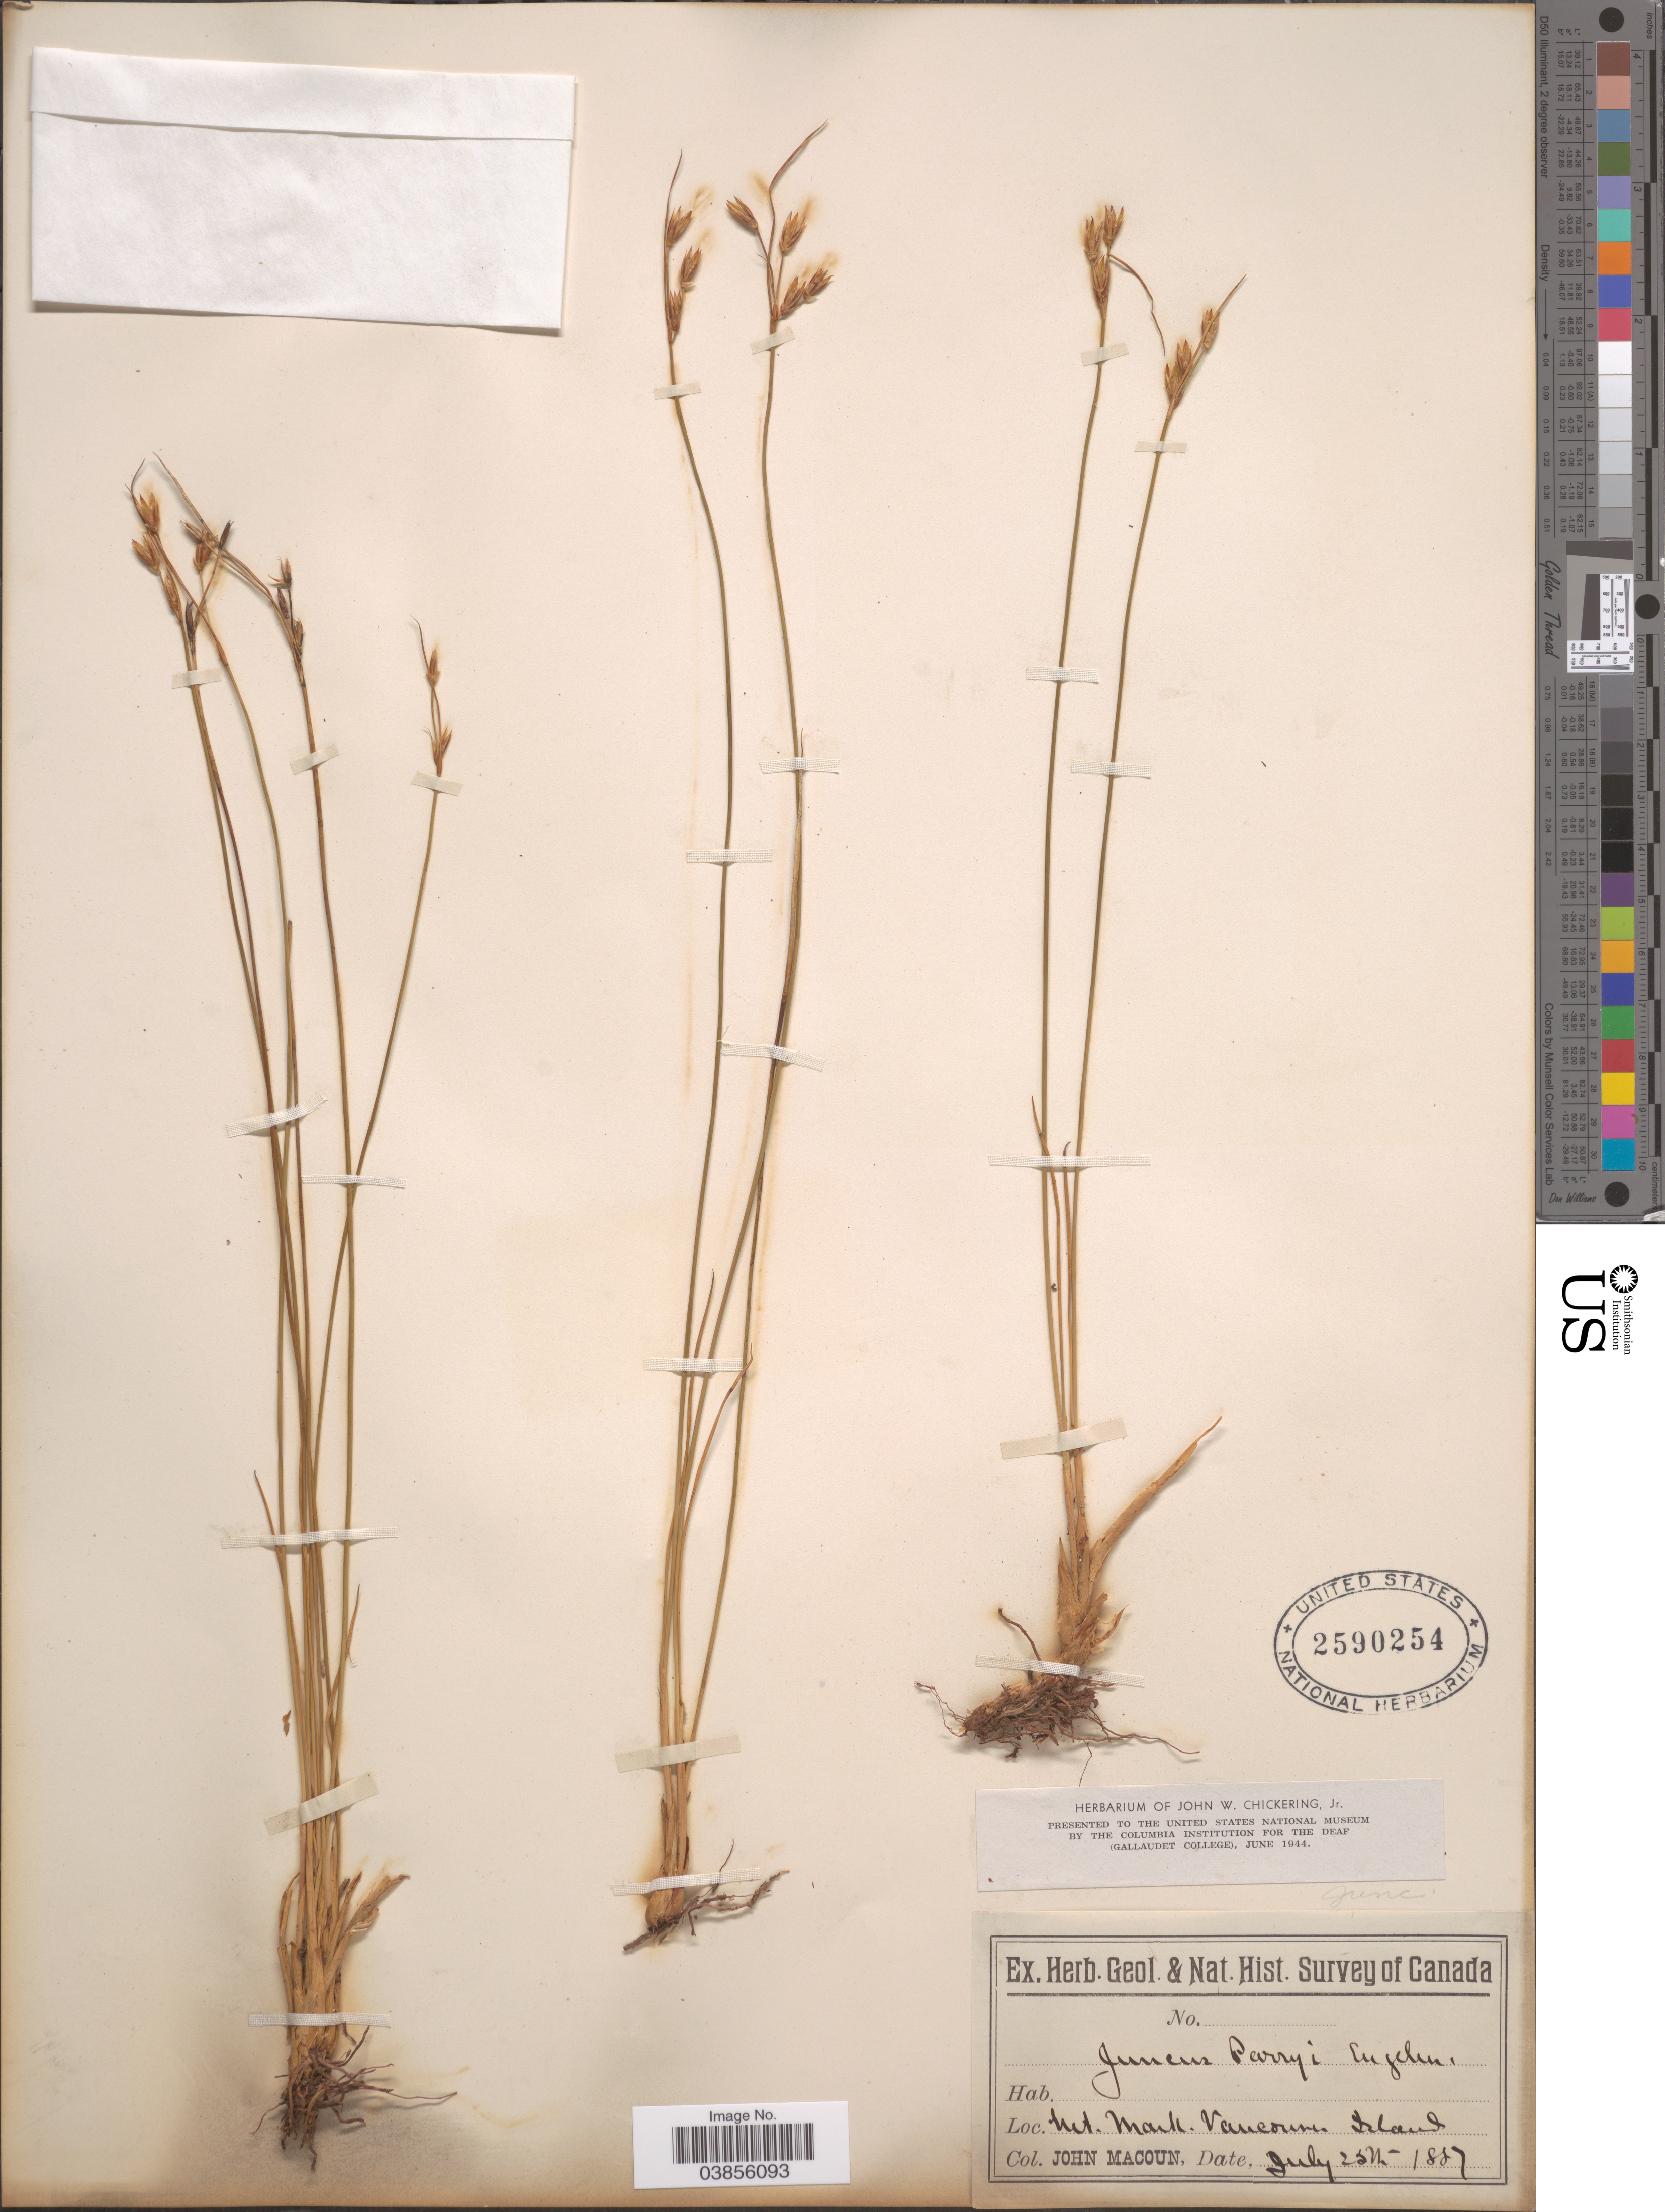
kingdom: Plantae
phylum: Tracheophyta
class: Liliopsida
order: Poales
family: Juncaceae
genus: Juncus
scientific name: Juncus parryi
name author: Engelm.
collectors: J. Macoun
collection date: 1887-07-25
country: Canada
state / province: British Columbia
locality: Mt. Mark. Vancouver Island.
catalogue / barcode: US 2590254